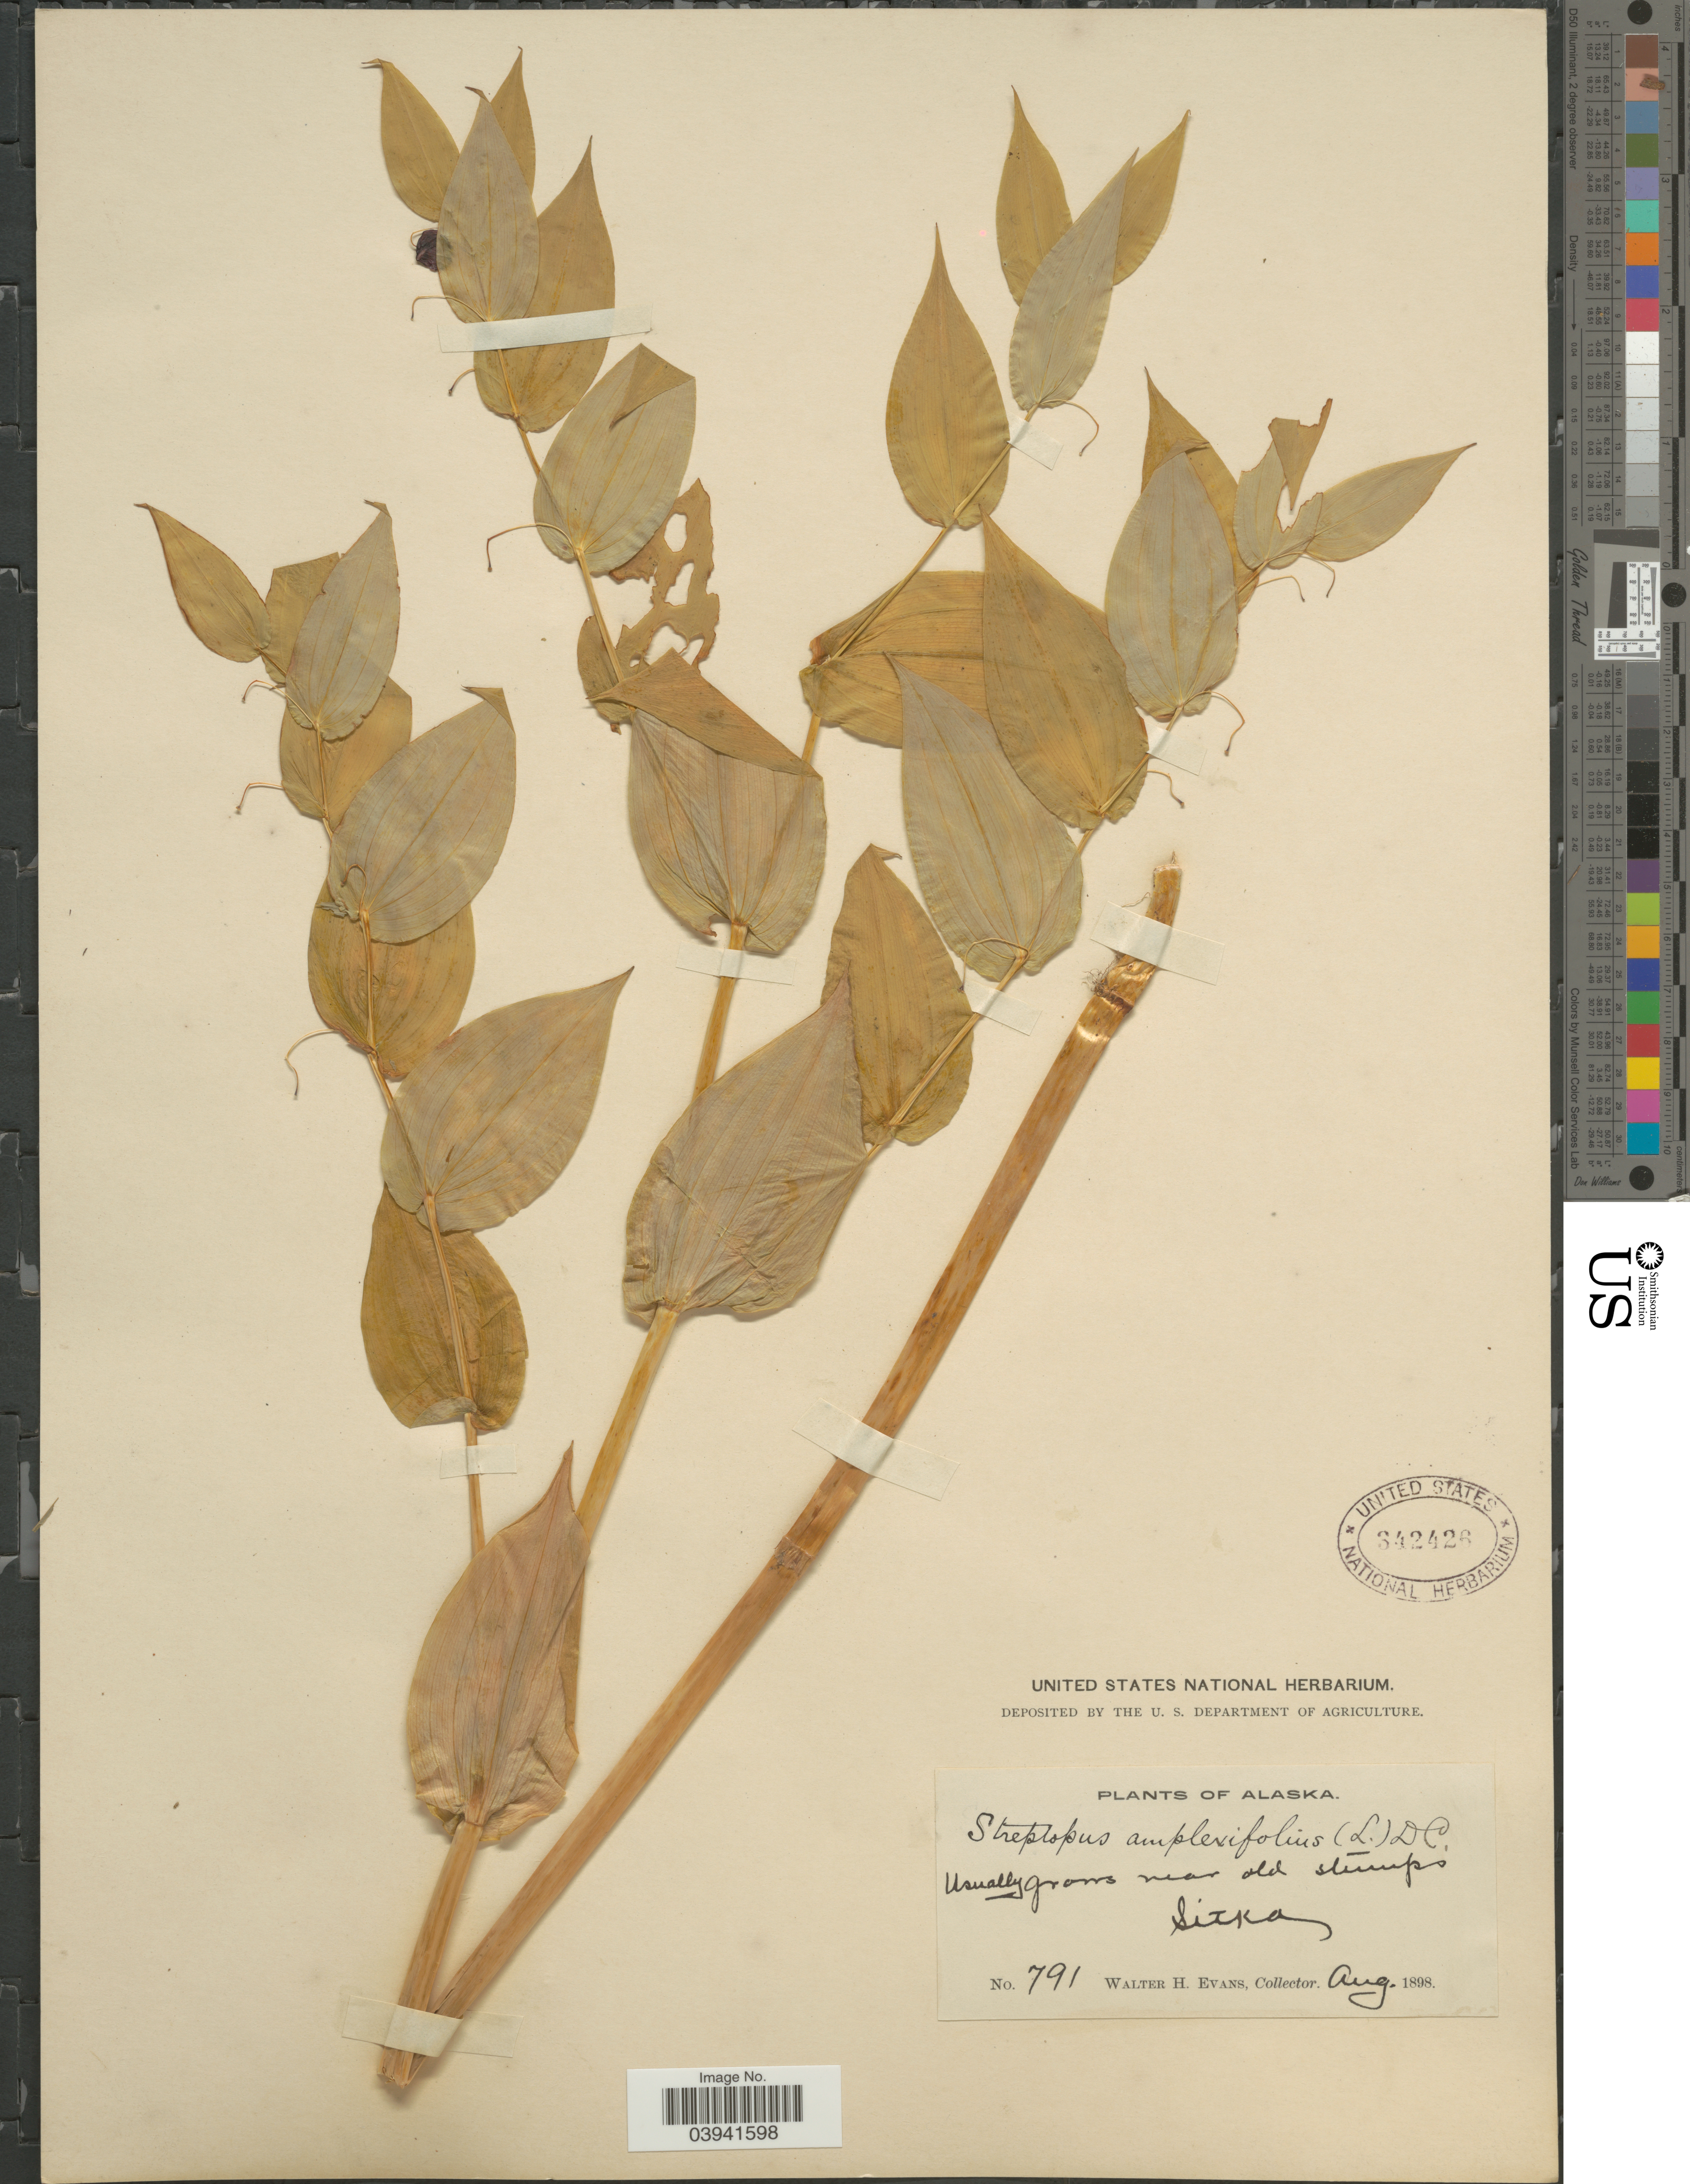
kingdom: Plantae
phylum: Tracheophyta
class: Liliopsida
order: Liliales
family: Liliaceae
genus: Streptopus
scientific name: Streptopus amplexifolius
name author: (L.) DC.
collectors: W. H. Evans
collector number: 791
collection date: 1898-08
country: United States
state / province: Alaska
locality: Sitka.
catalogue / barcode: US 342426